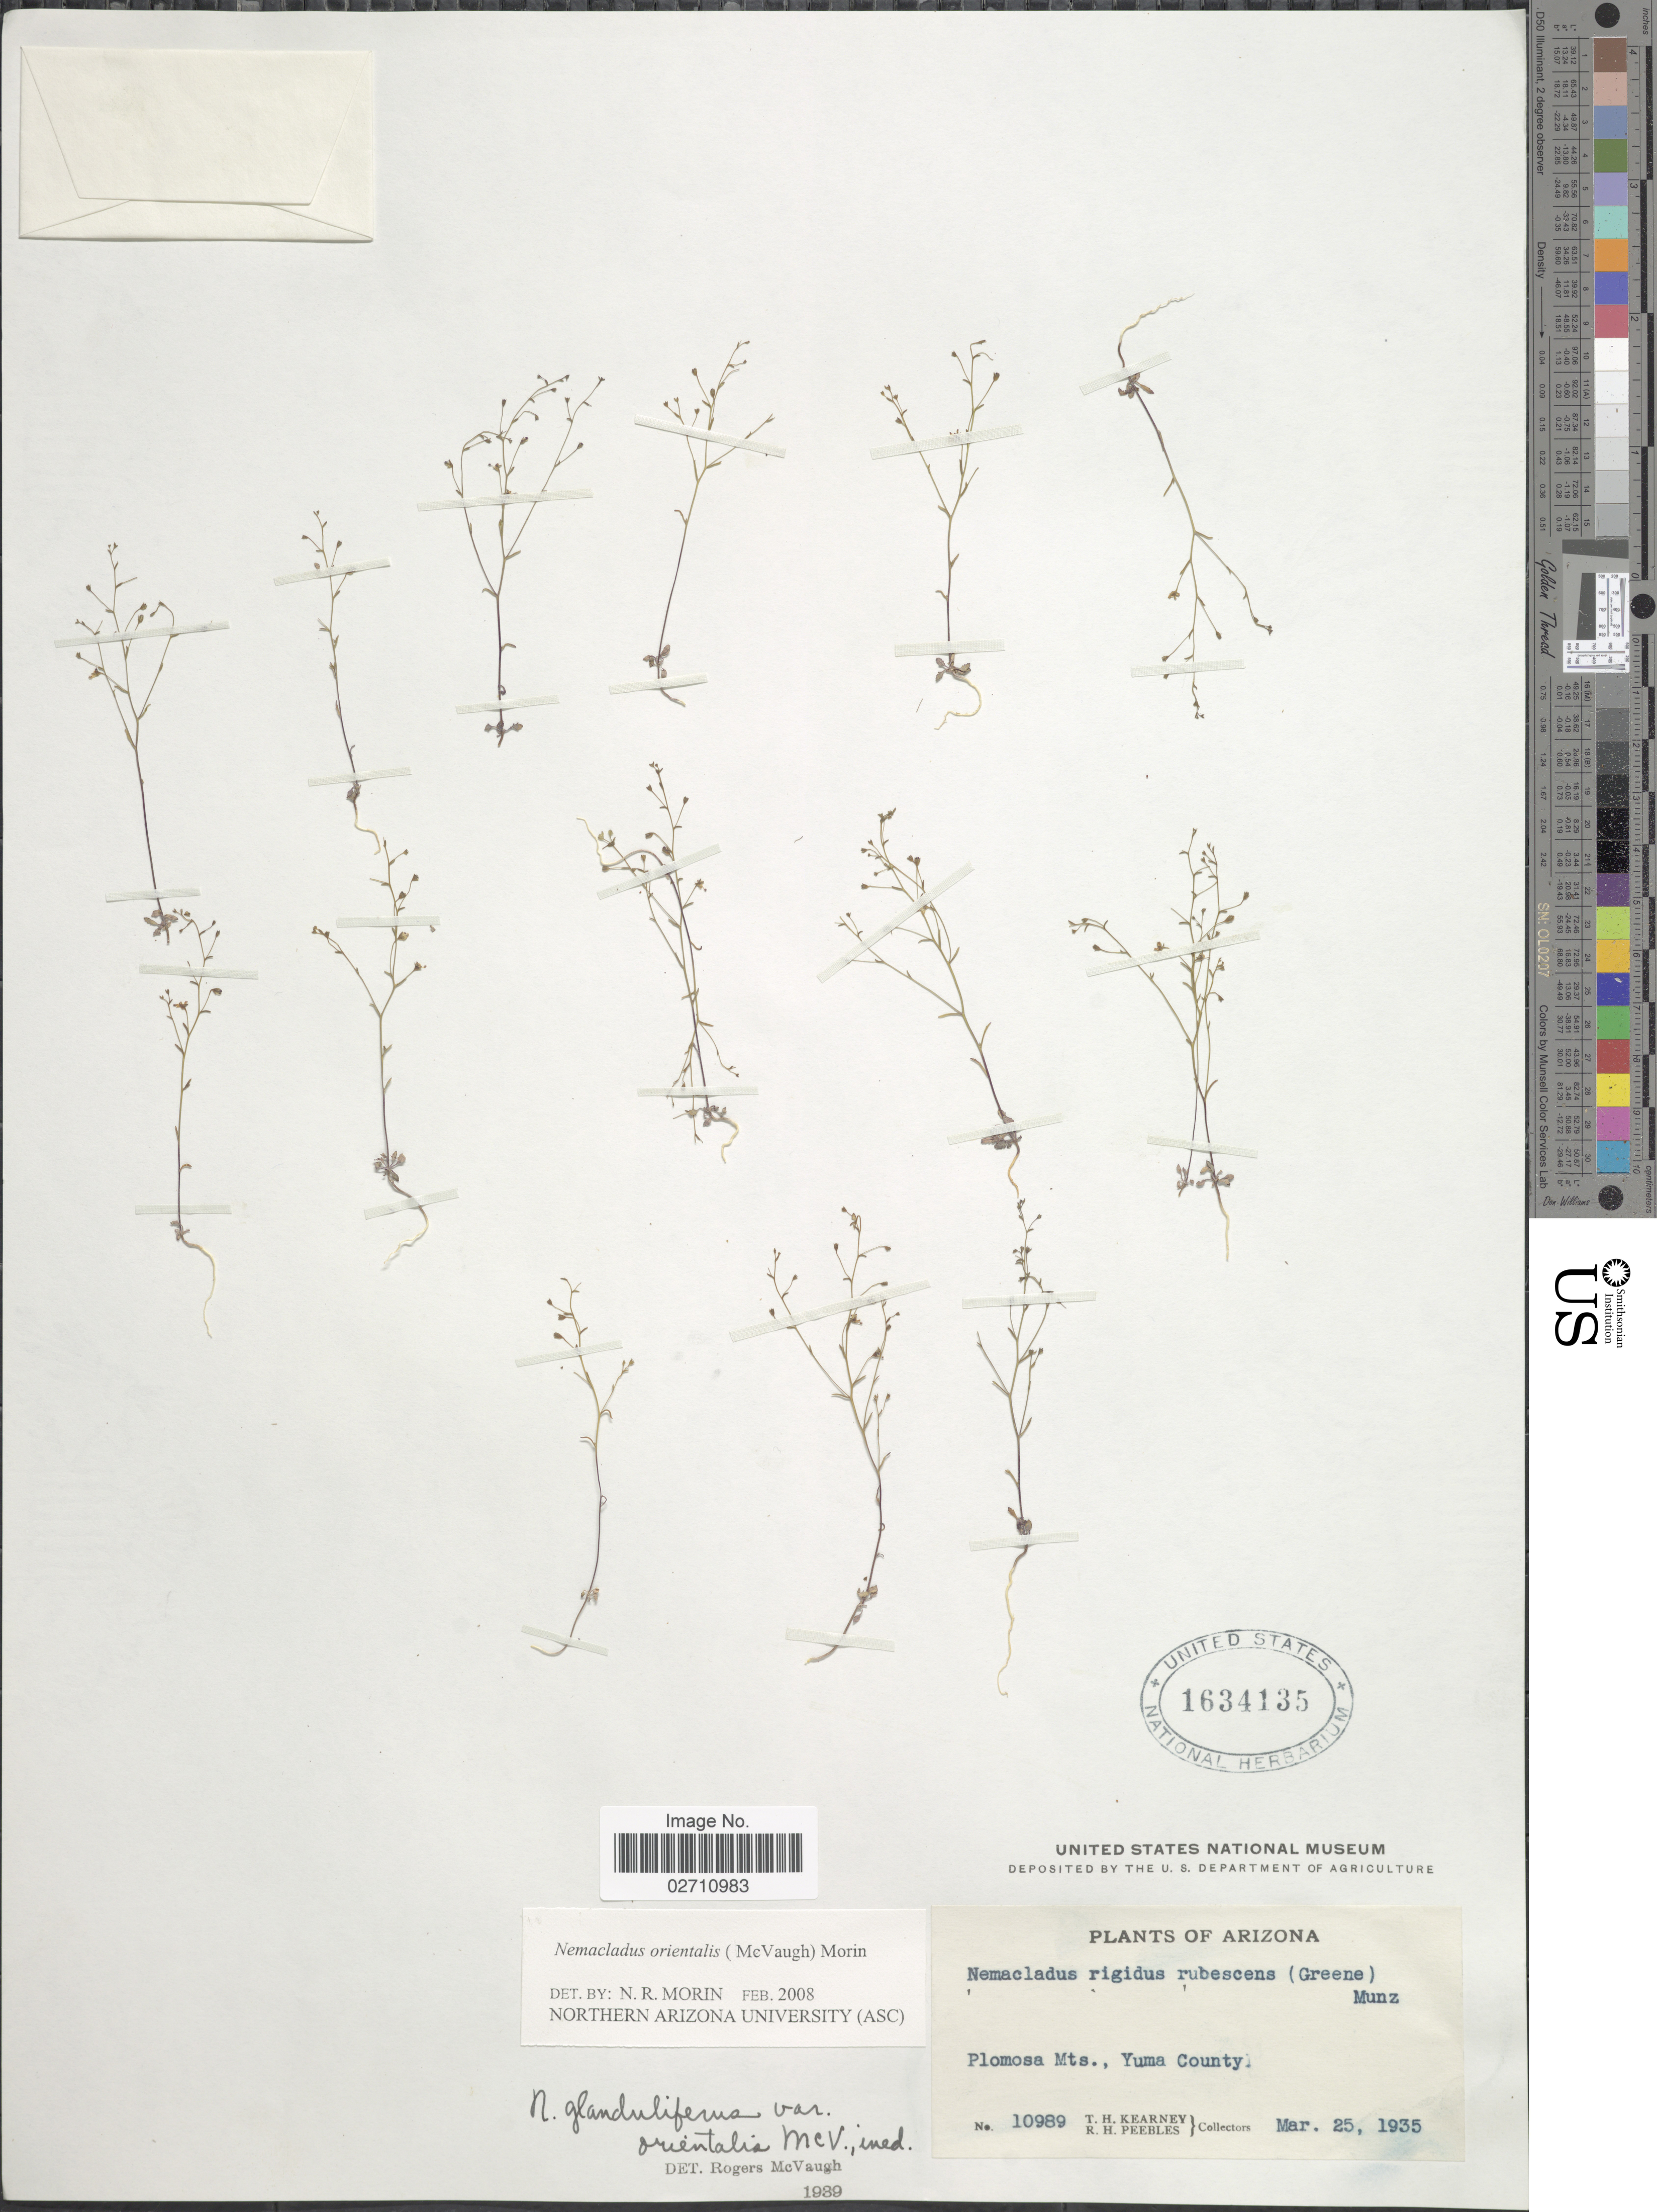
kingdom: Plantae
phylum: Tracheophyta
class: Magnoliopsida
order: Asterales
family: Campanulaceae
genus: Nemacladus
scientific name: Nemacladus orientalis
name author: (McVaugh) Morin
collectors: T. H. Kearney & R. H. Peebles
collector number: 10989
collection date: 1935-03-25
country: United States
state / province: Arizona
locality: Plomosa Mts., Yuma County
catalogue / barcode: US 1634135